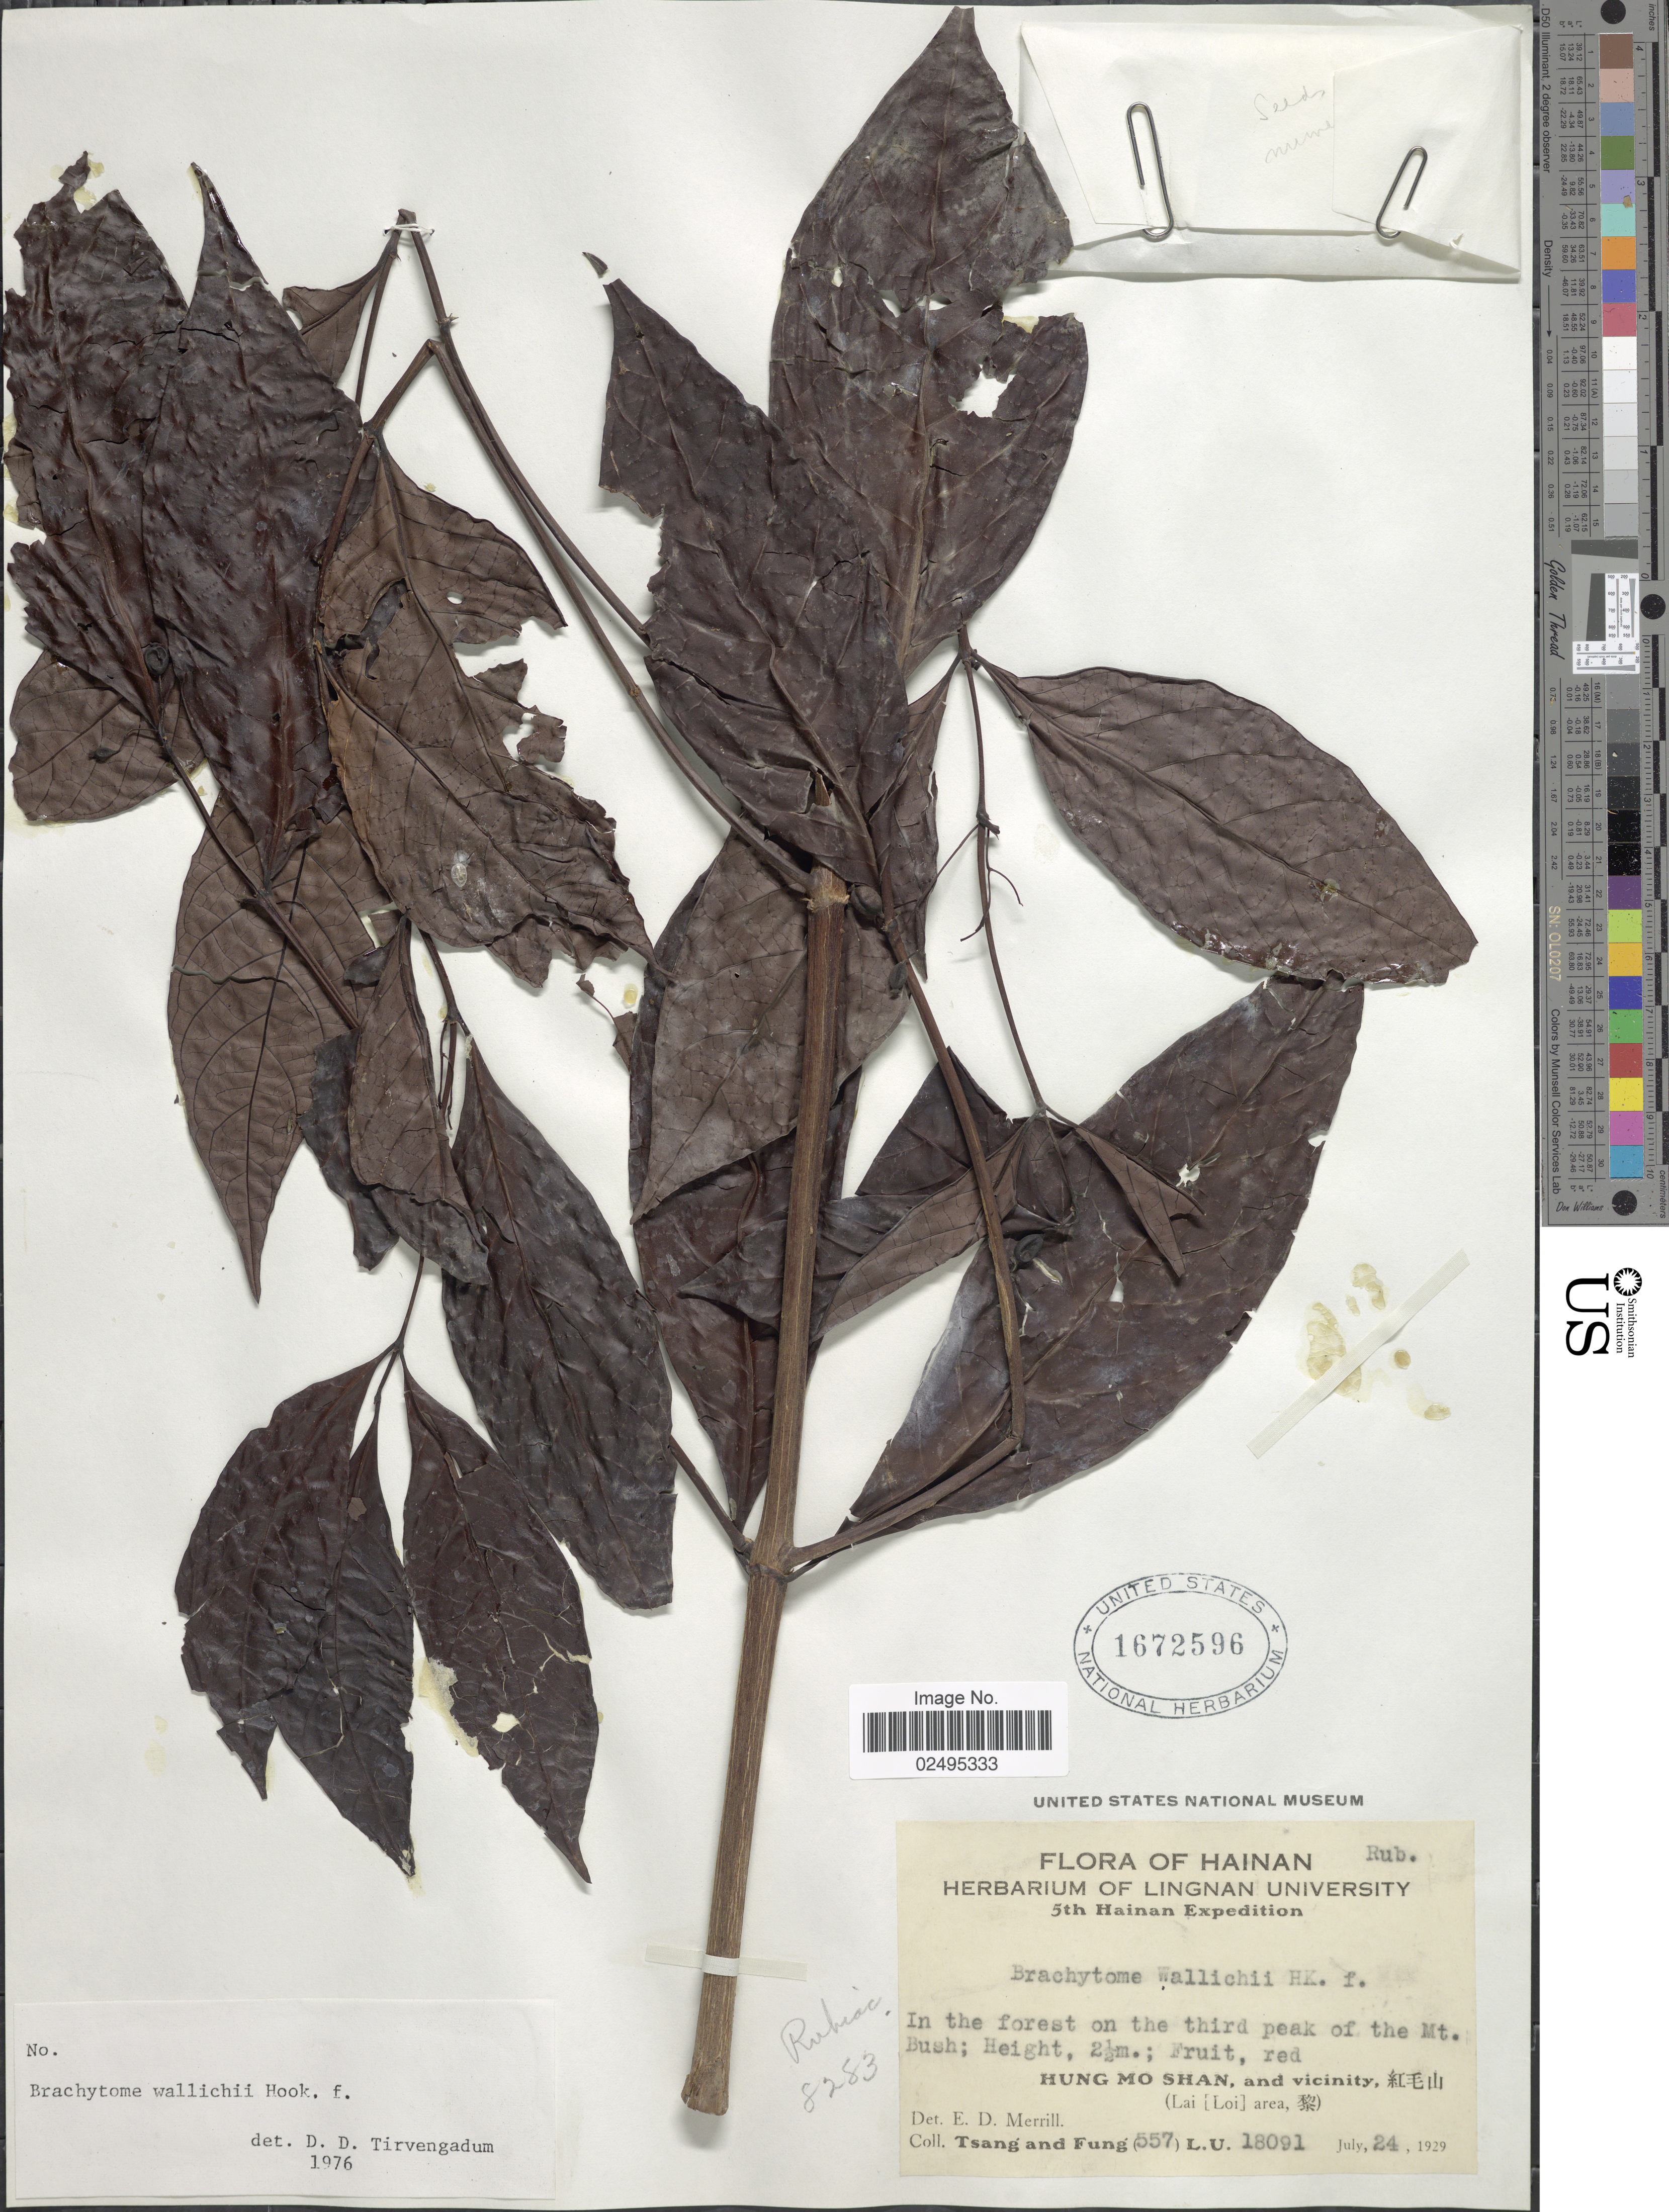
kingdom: Plantae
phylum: Tracheophyta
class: Magnoliopsida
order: Gentianales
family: Rubiaceae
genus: Brachytome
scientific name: Brachytome wallichii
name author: Hook. f.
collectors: -. T'sang & Fung, --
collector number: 557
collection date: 1929-07-24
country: China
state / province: Hainan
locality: Hainan, Hung Mo Shan and vicinity (Lai [Loi] area), In the forest on the third peak of the Mt. Bush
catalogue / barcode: US 1672596